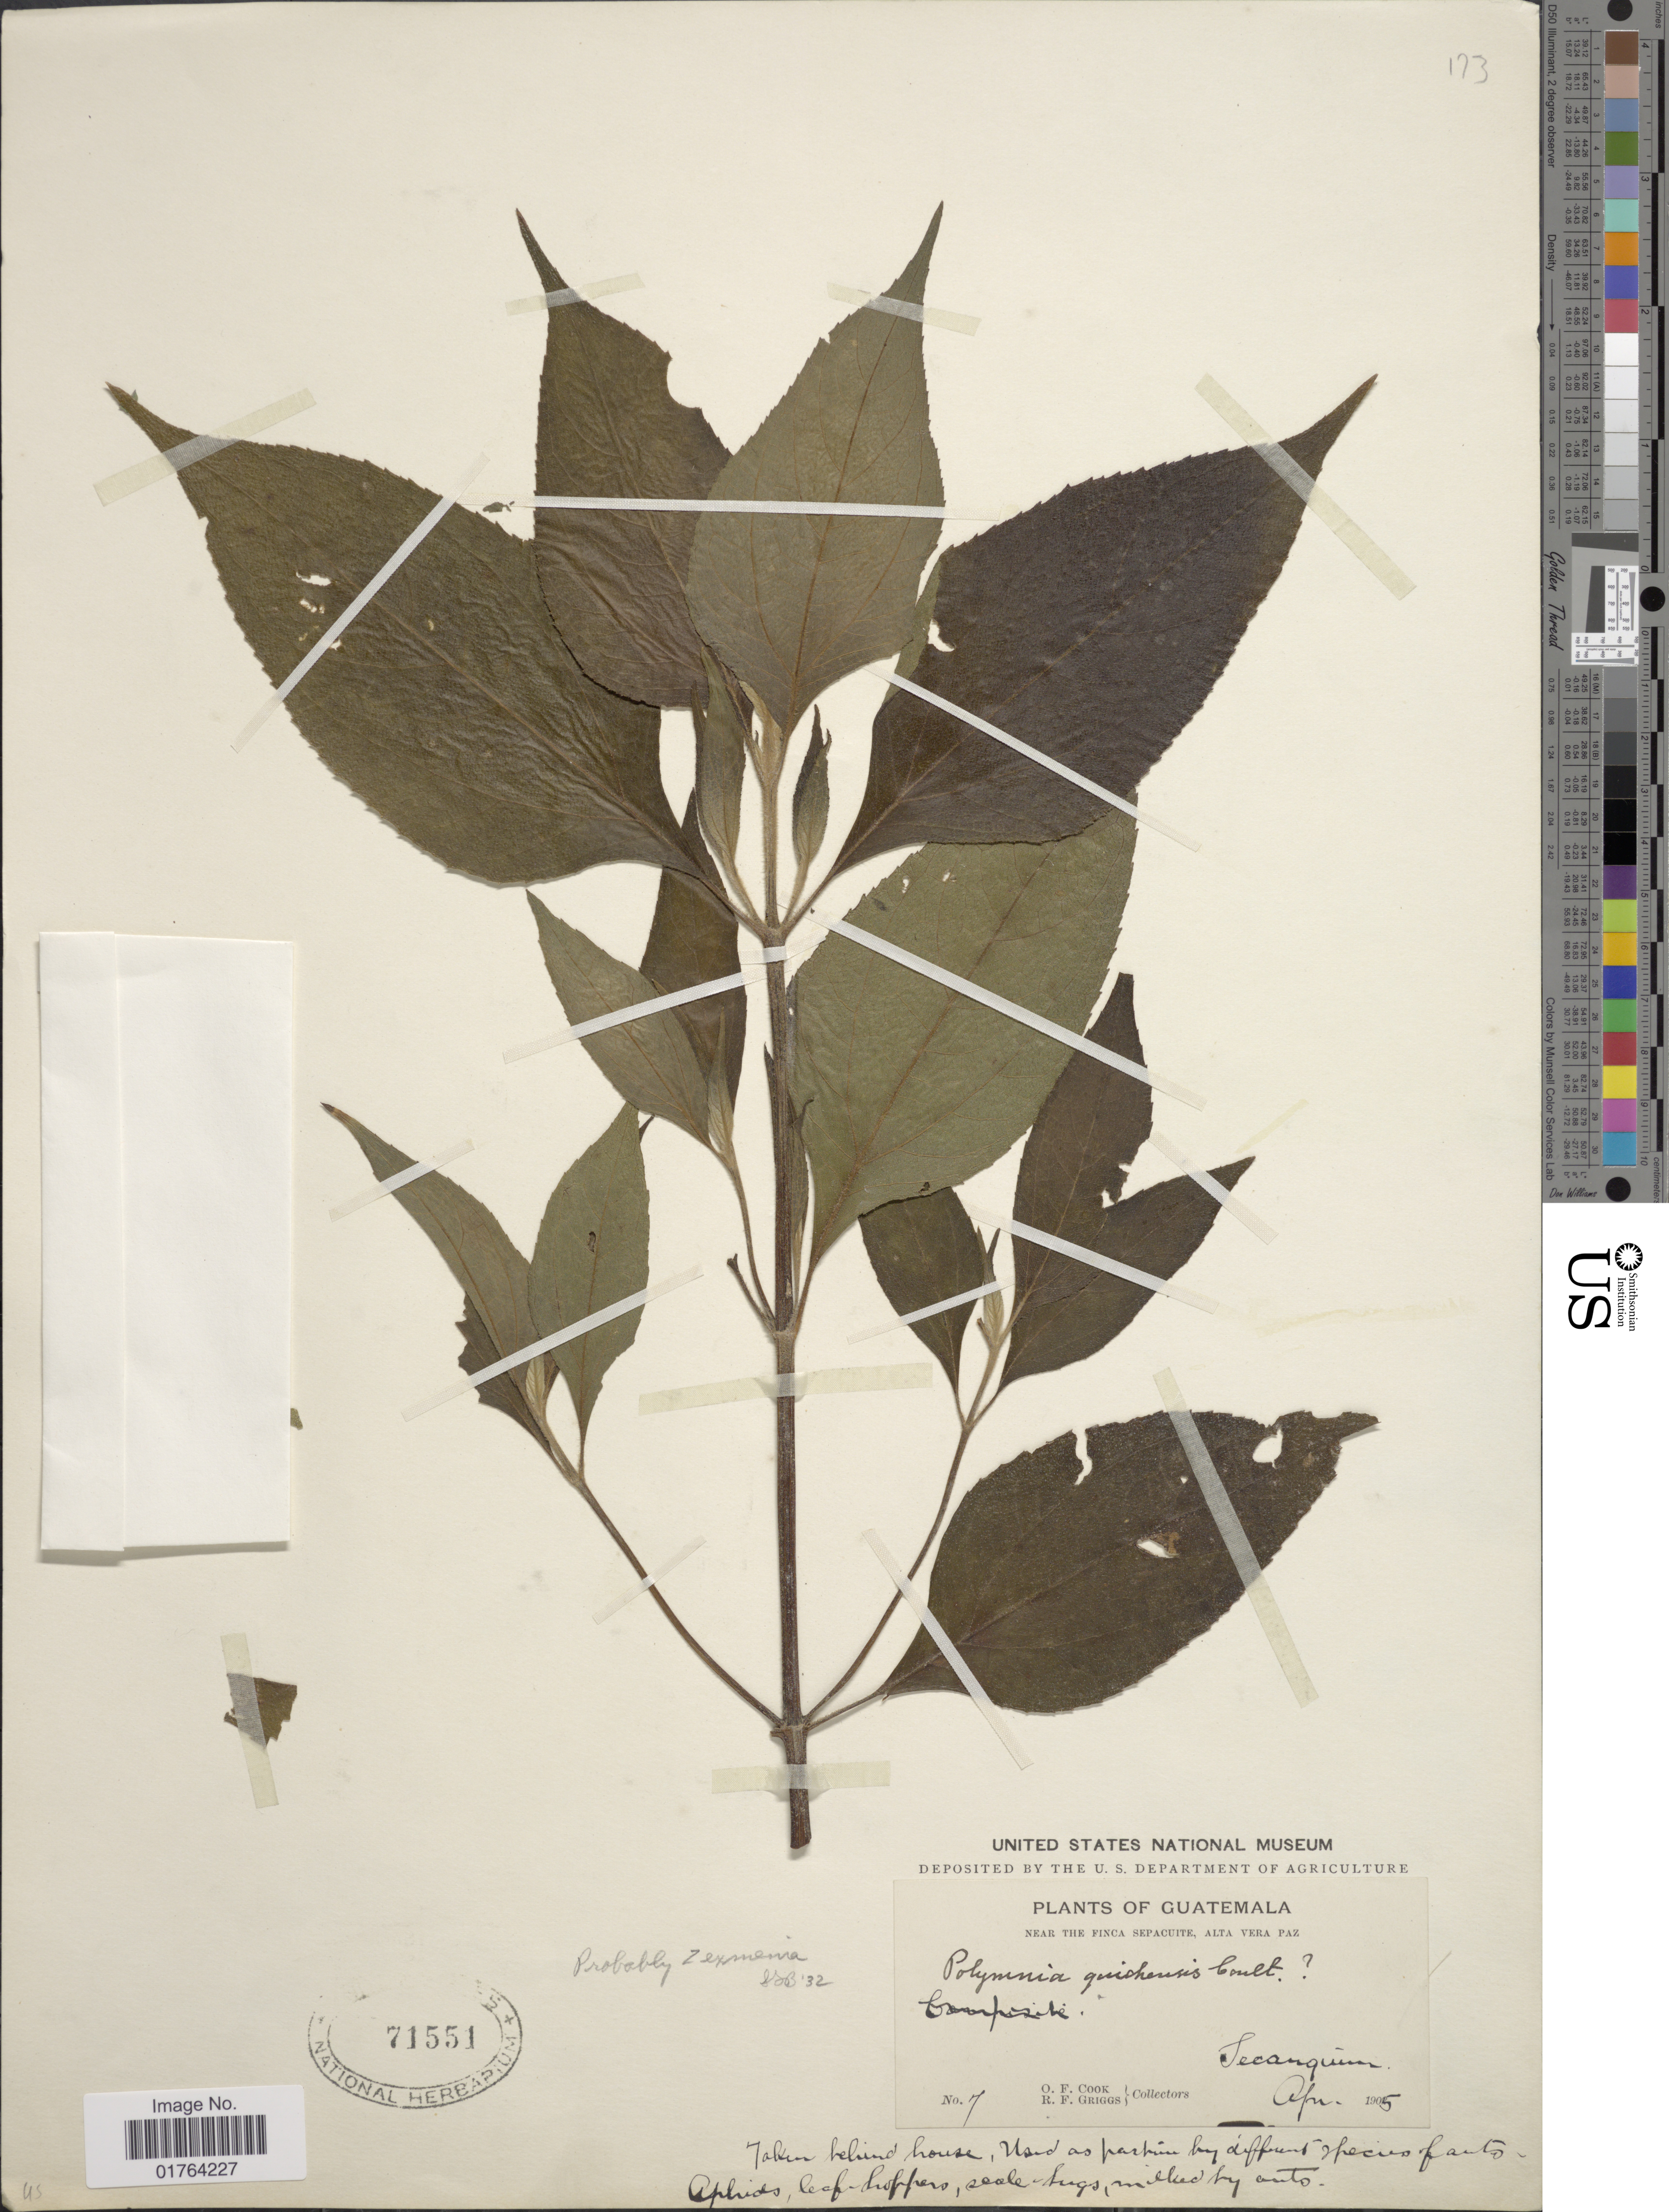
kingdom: Plantae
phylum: Tracheophyta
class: Magnoliopsida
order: Asterales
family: Asteraceae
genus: Wedelia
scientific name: Wedelia sp.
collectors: O. F. Cook & R. F. Griggs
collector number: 7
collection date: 1905-04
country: Guatemala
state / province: Alta Verapaz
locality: Near the Finca Sepacuite, Alta Vera Paz, Secanquim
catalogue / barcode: US 71551